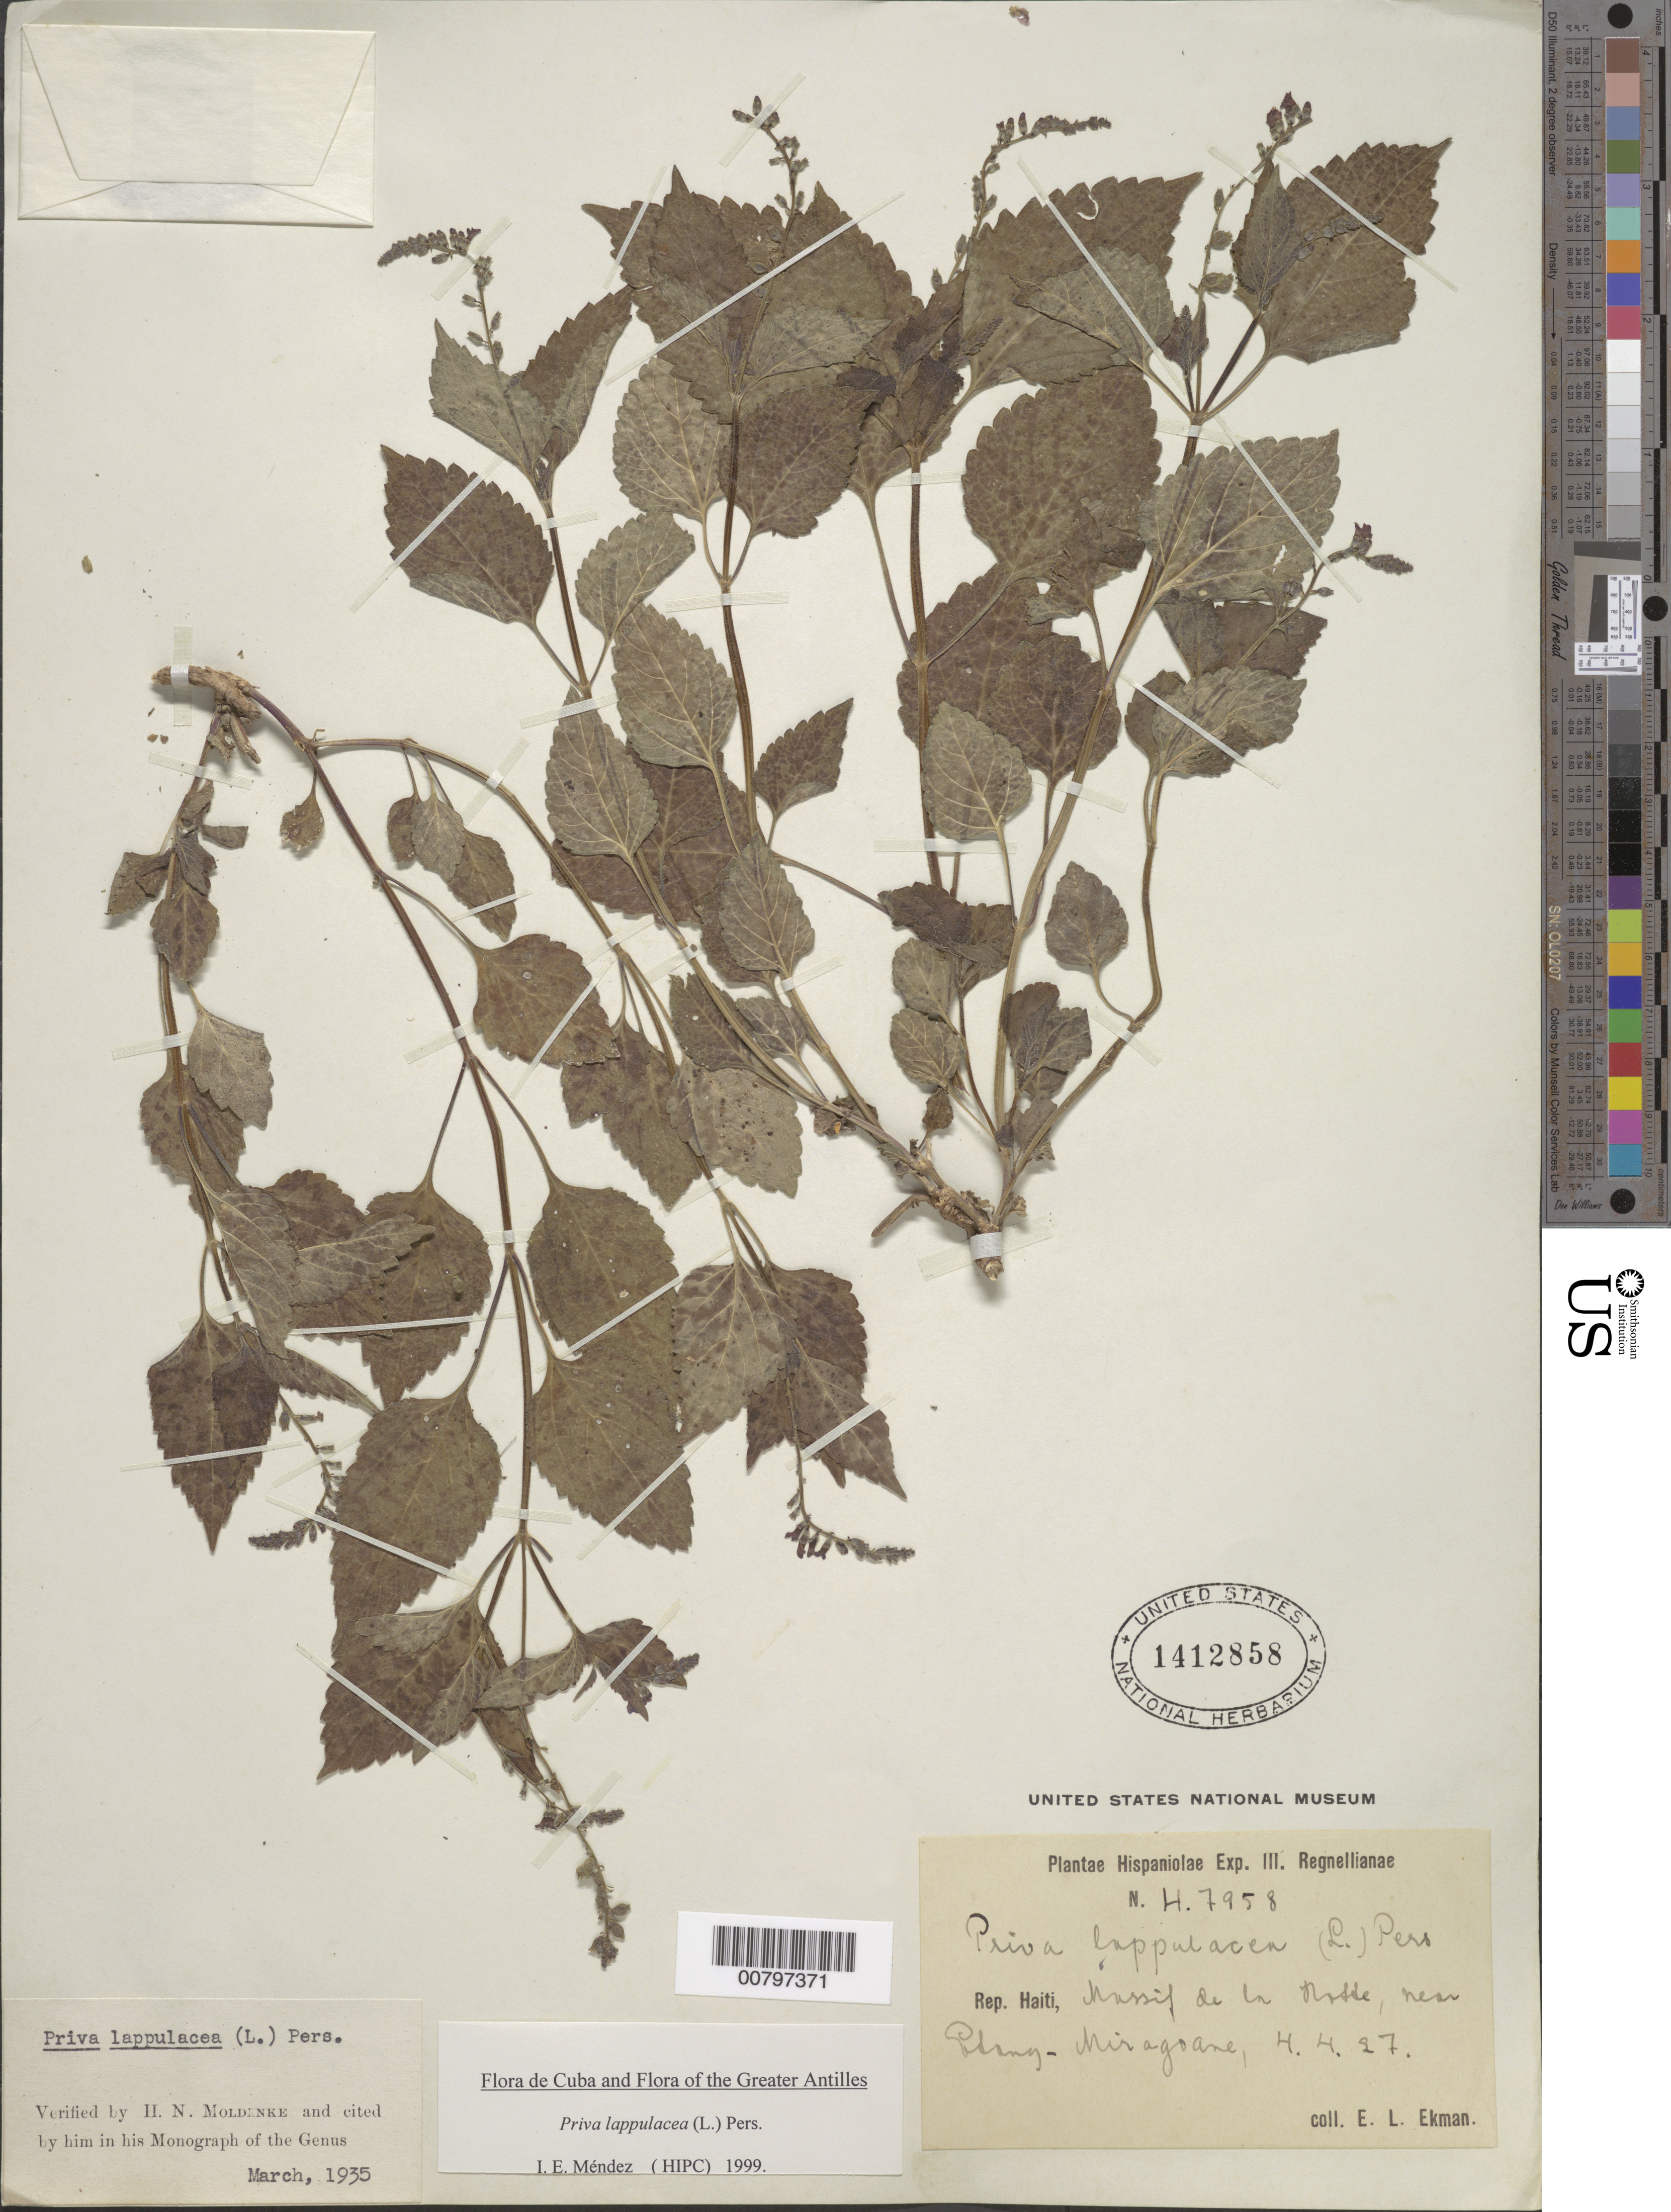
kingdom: Plantae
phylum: Tracheophyta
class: Magnoliopsida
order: Lamiales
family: Verbenaceae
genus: Priva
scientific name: Priva lappulacea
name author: (L.) Pers.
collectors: E. L. Ekman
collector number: H 7958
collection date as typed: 04 Apr 1927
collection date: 1927-04-04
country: Haiti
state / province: Grand'Anse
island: Hispaniola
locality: Massif de la Hotte, near Etang-Miragoane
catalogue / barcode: US 1412858